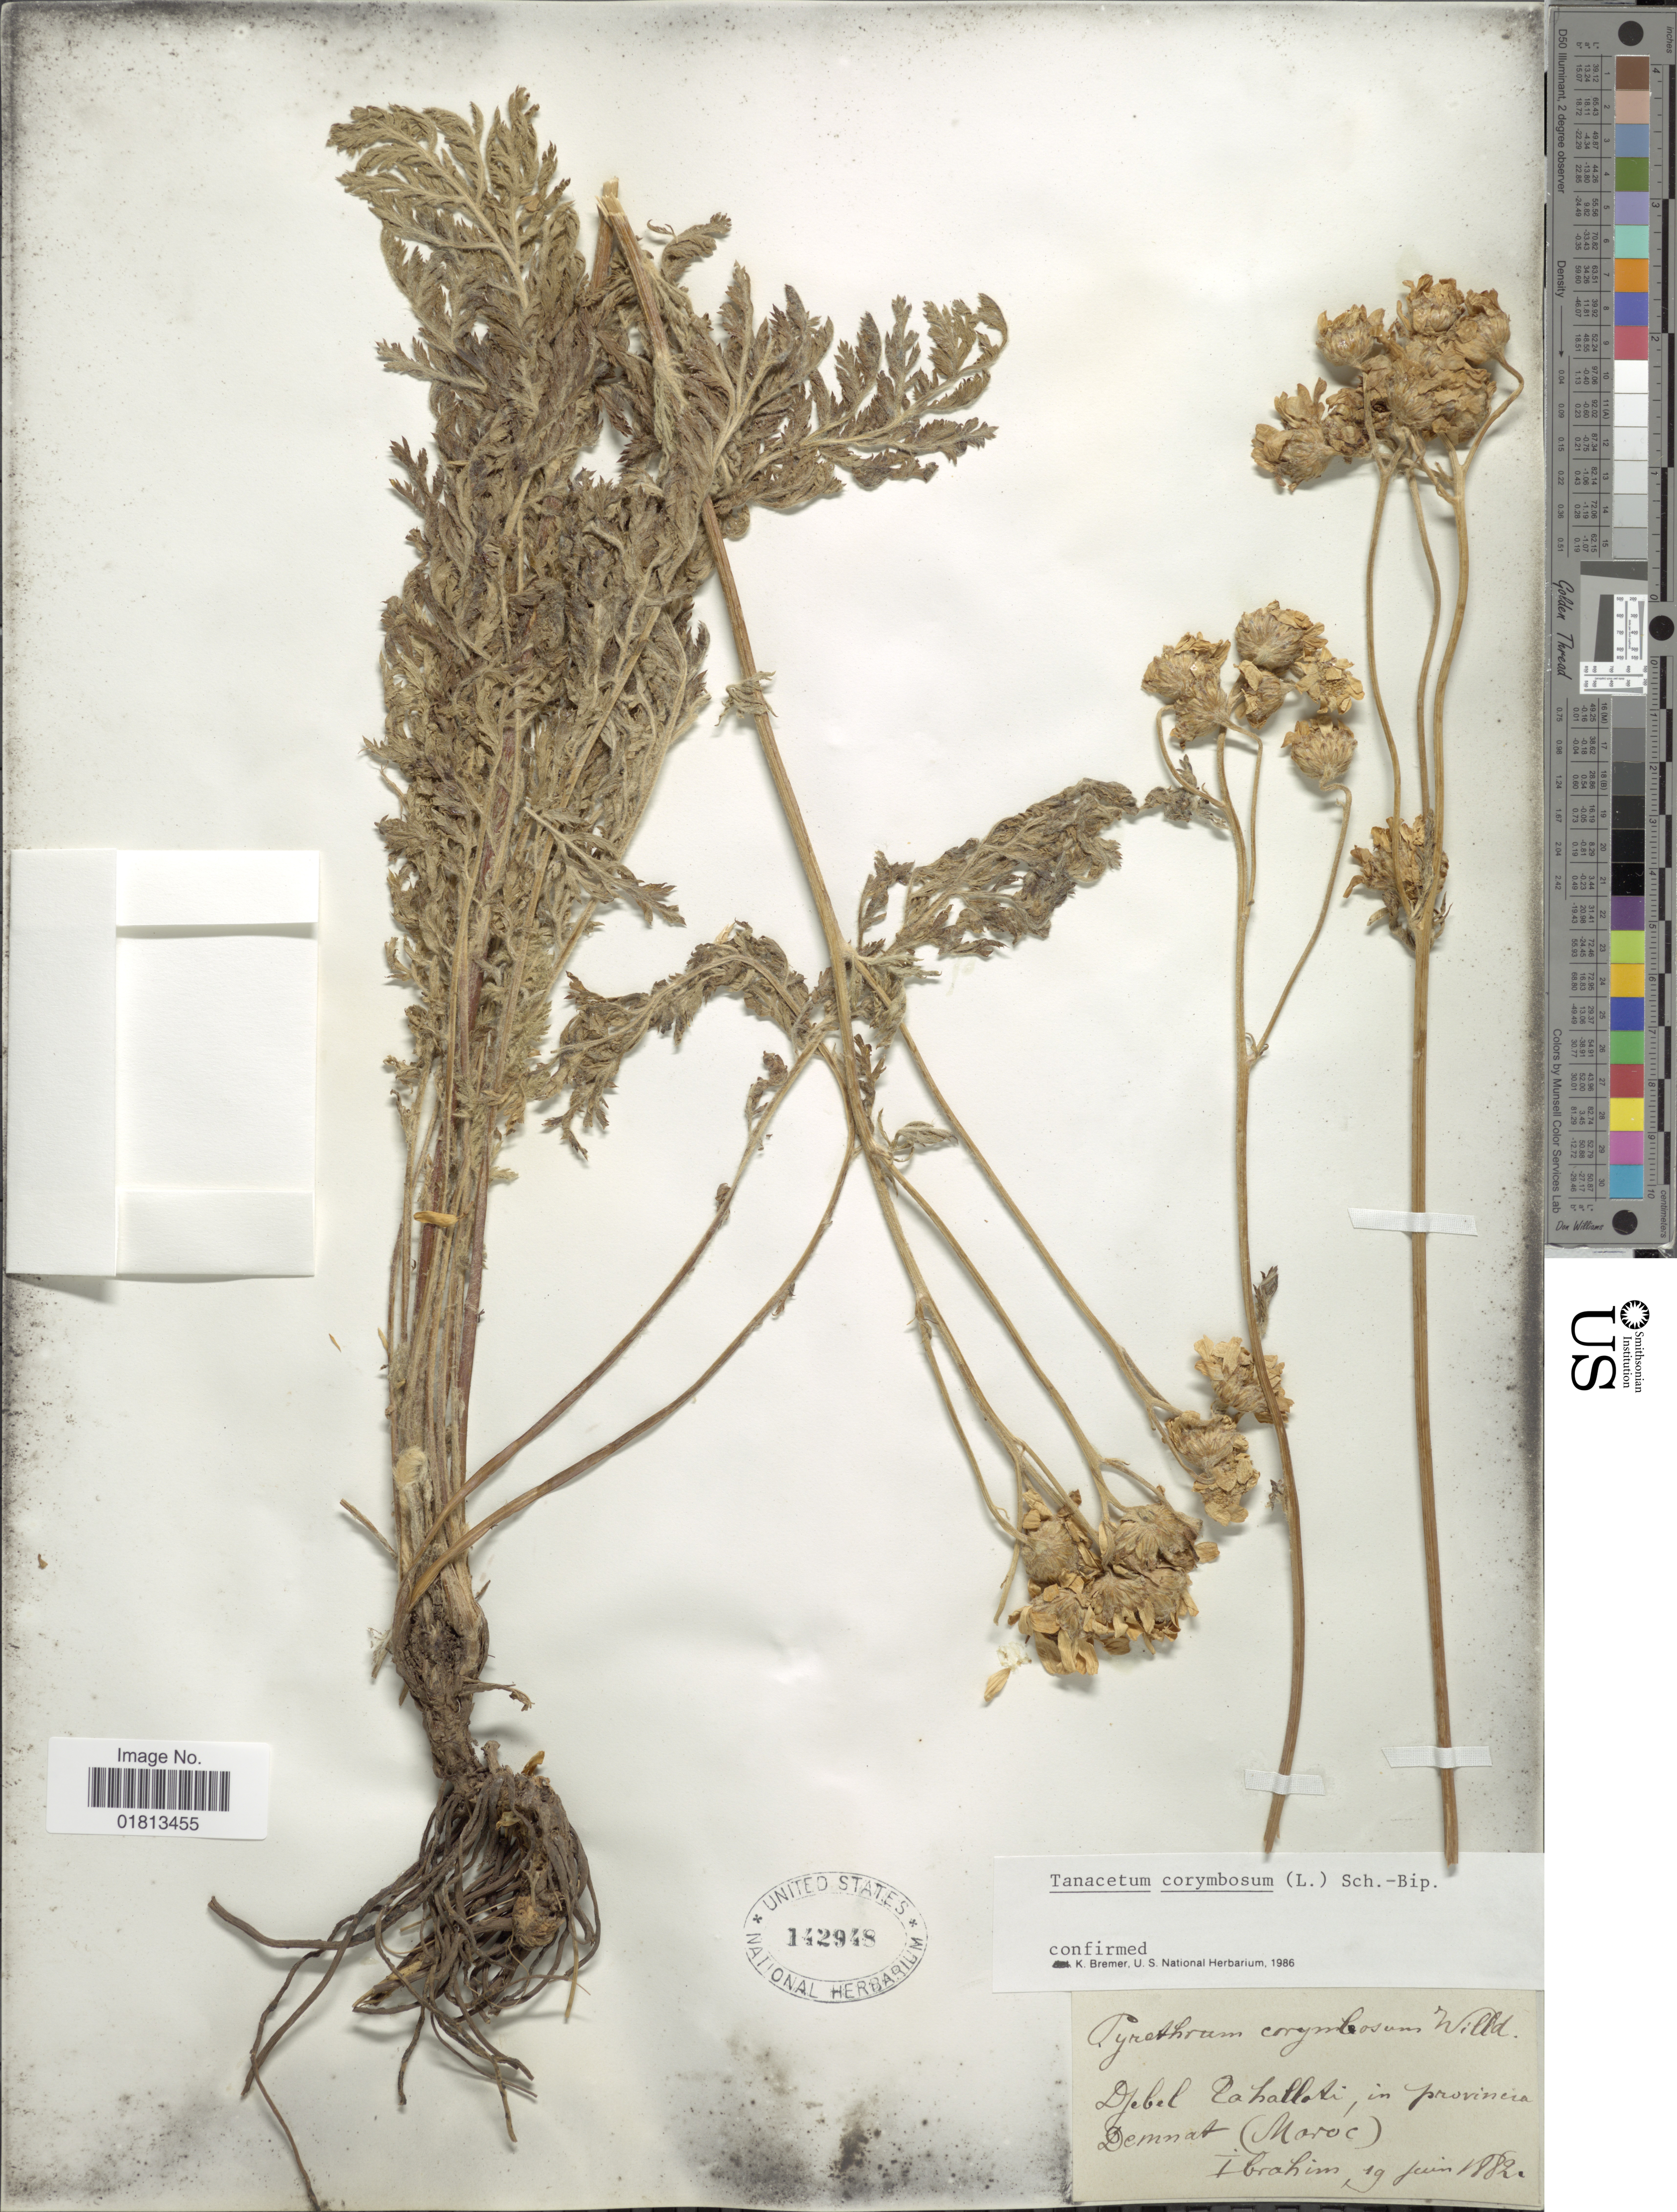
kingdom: Plantae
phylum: Tracheophyta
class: Magnoliopsida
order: Asterales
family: Asteraceae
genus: Tanacetum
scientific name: Tanacetum corymbosum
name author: (L.) Sch. Bip.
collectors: -. Ibrahim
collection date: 1882-06-19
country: Morocco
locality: Djebel Cahalloti, in provincia Demnat (Moroc)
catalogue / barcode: US 142948